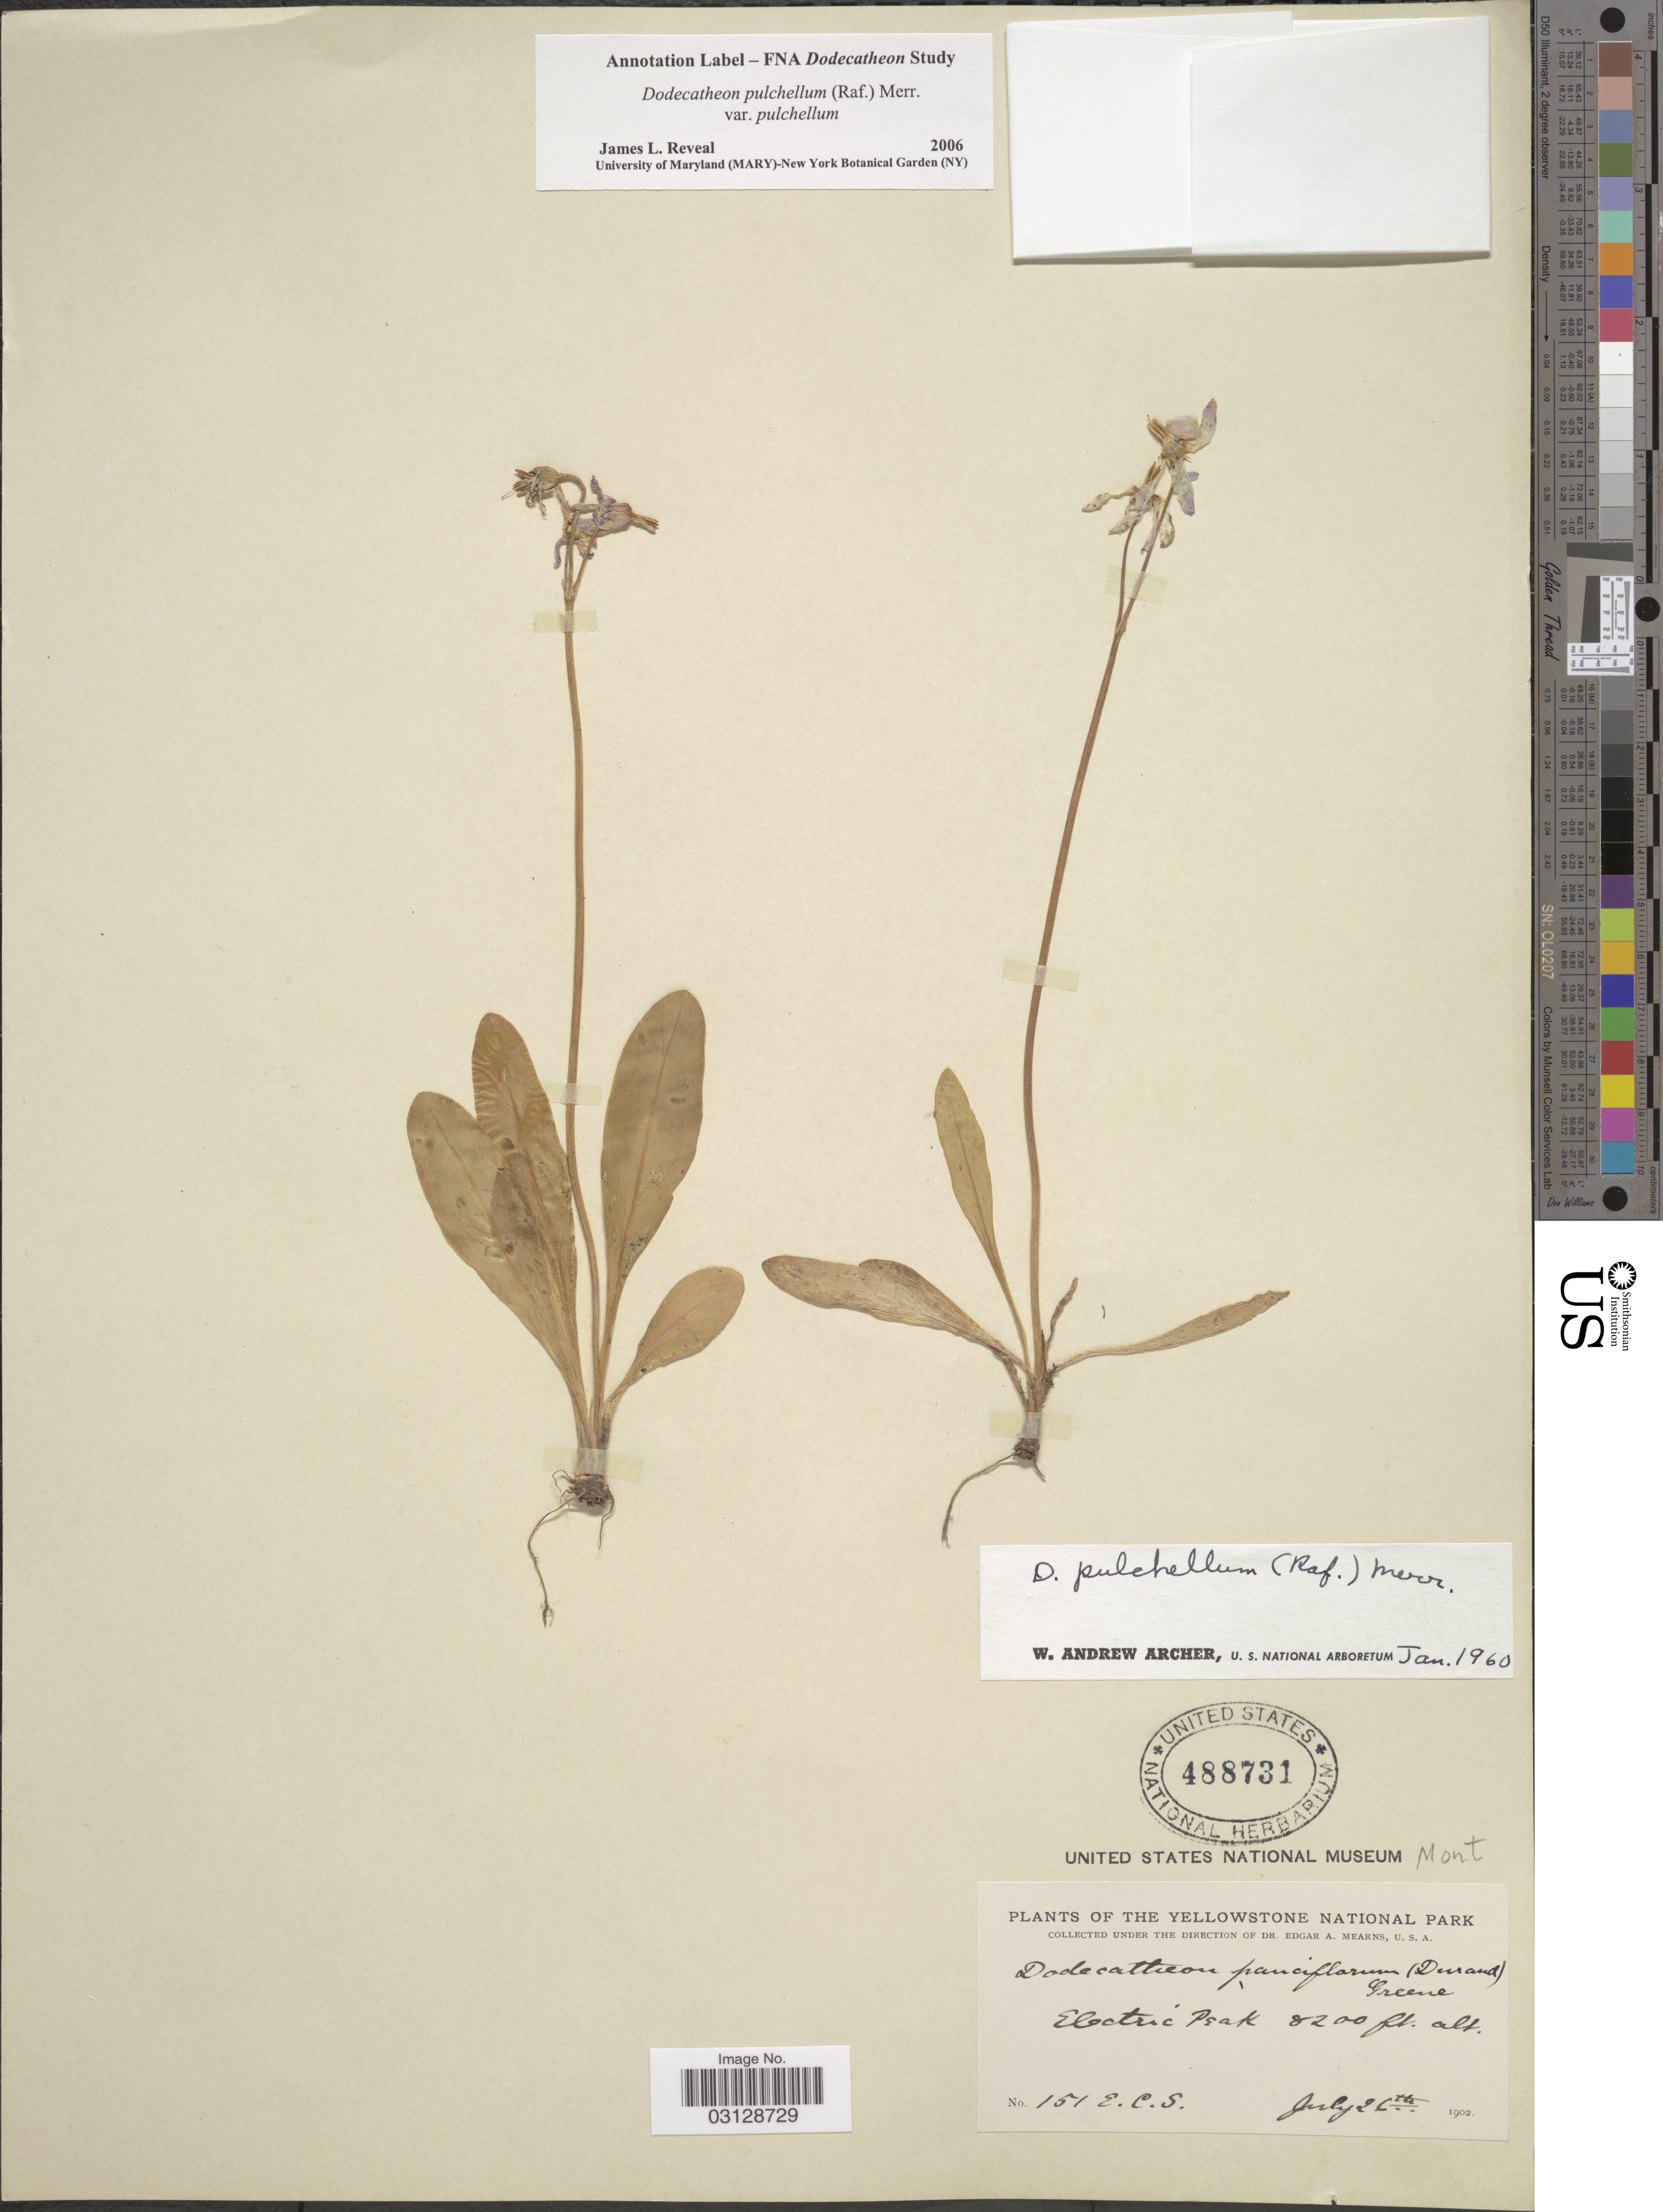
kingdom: Plantae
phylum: Tracheophyta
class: Magnoliopsida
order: Ericales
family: Primulaceae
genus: Dodecatheon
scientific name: Dodecatheon pulchellum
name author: (Raf.) Merr.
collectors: E. C. Smith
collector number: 151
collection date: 1902-07-26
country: United States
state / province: Montana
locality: Yellowstone National Park. Electric Peak.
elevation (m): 2499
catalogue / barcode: US 488731